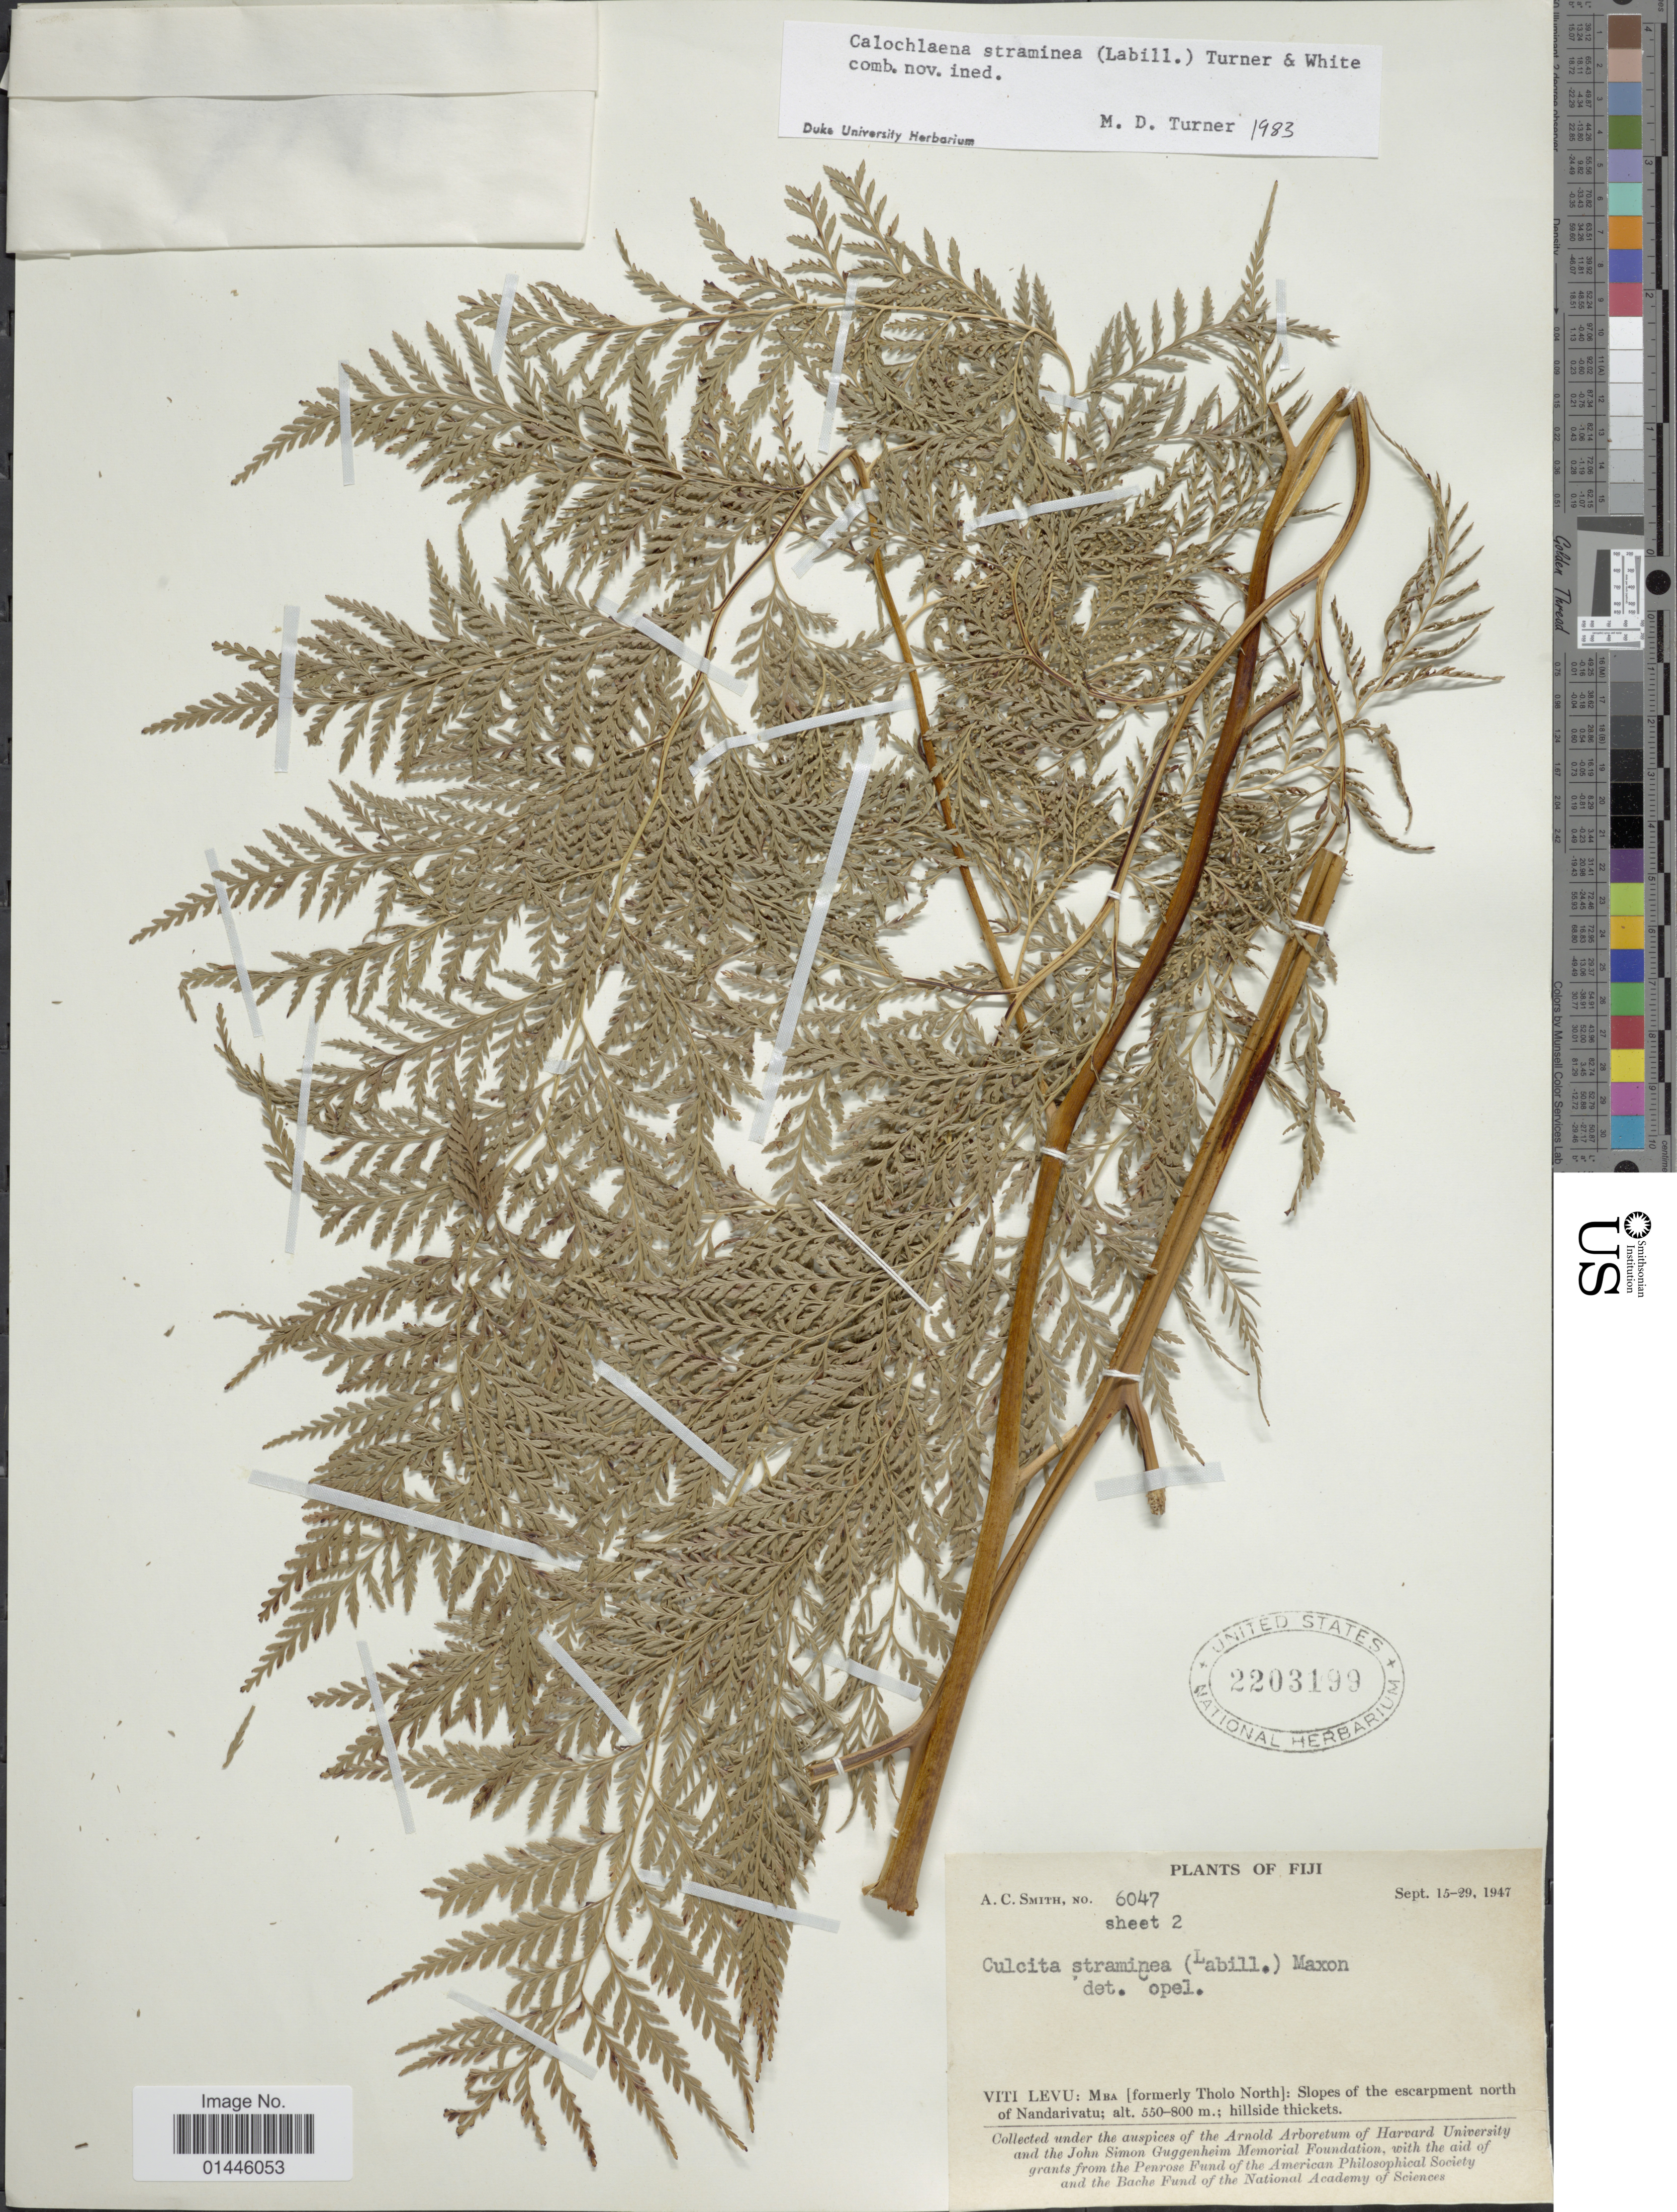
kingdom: Plantae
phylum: Tracheophyta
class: Polypodiopsida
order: Cyatheales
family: Dicksoniaceae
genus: Calochlaena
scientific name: Calochlaena straminea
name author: (Labill.) M.D. Turner & R.A. White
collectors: A. C. Smith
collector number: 6047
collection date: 1947-09-16/1947-09-29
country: Fiji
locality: Viti Levu, Mba (formerly Tholo North): slopes of the escarpment north of Nandarivatu, hillside thickets.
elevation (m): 550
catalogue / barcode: US 2203199